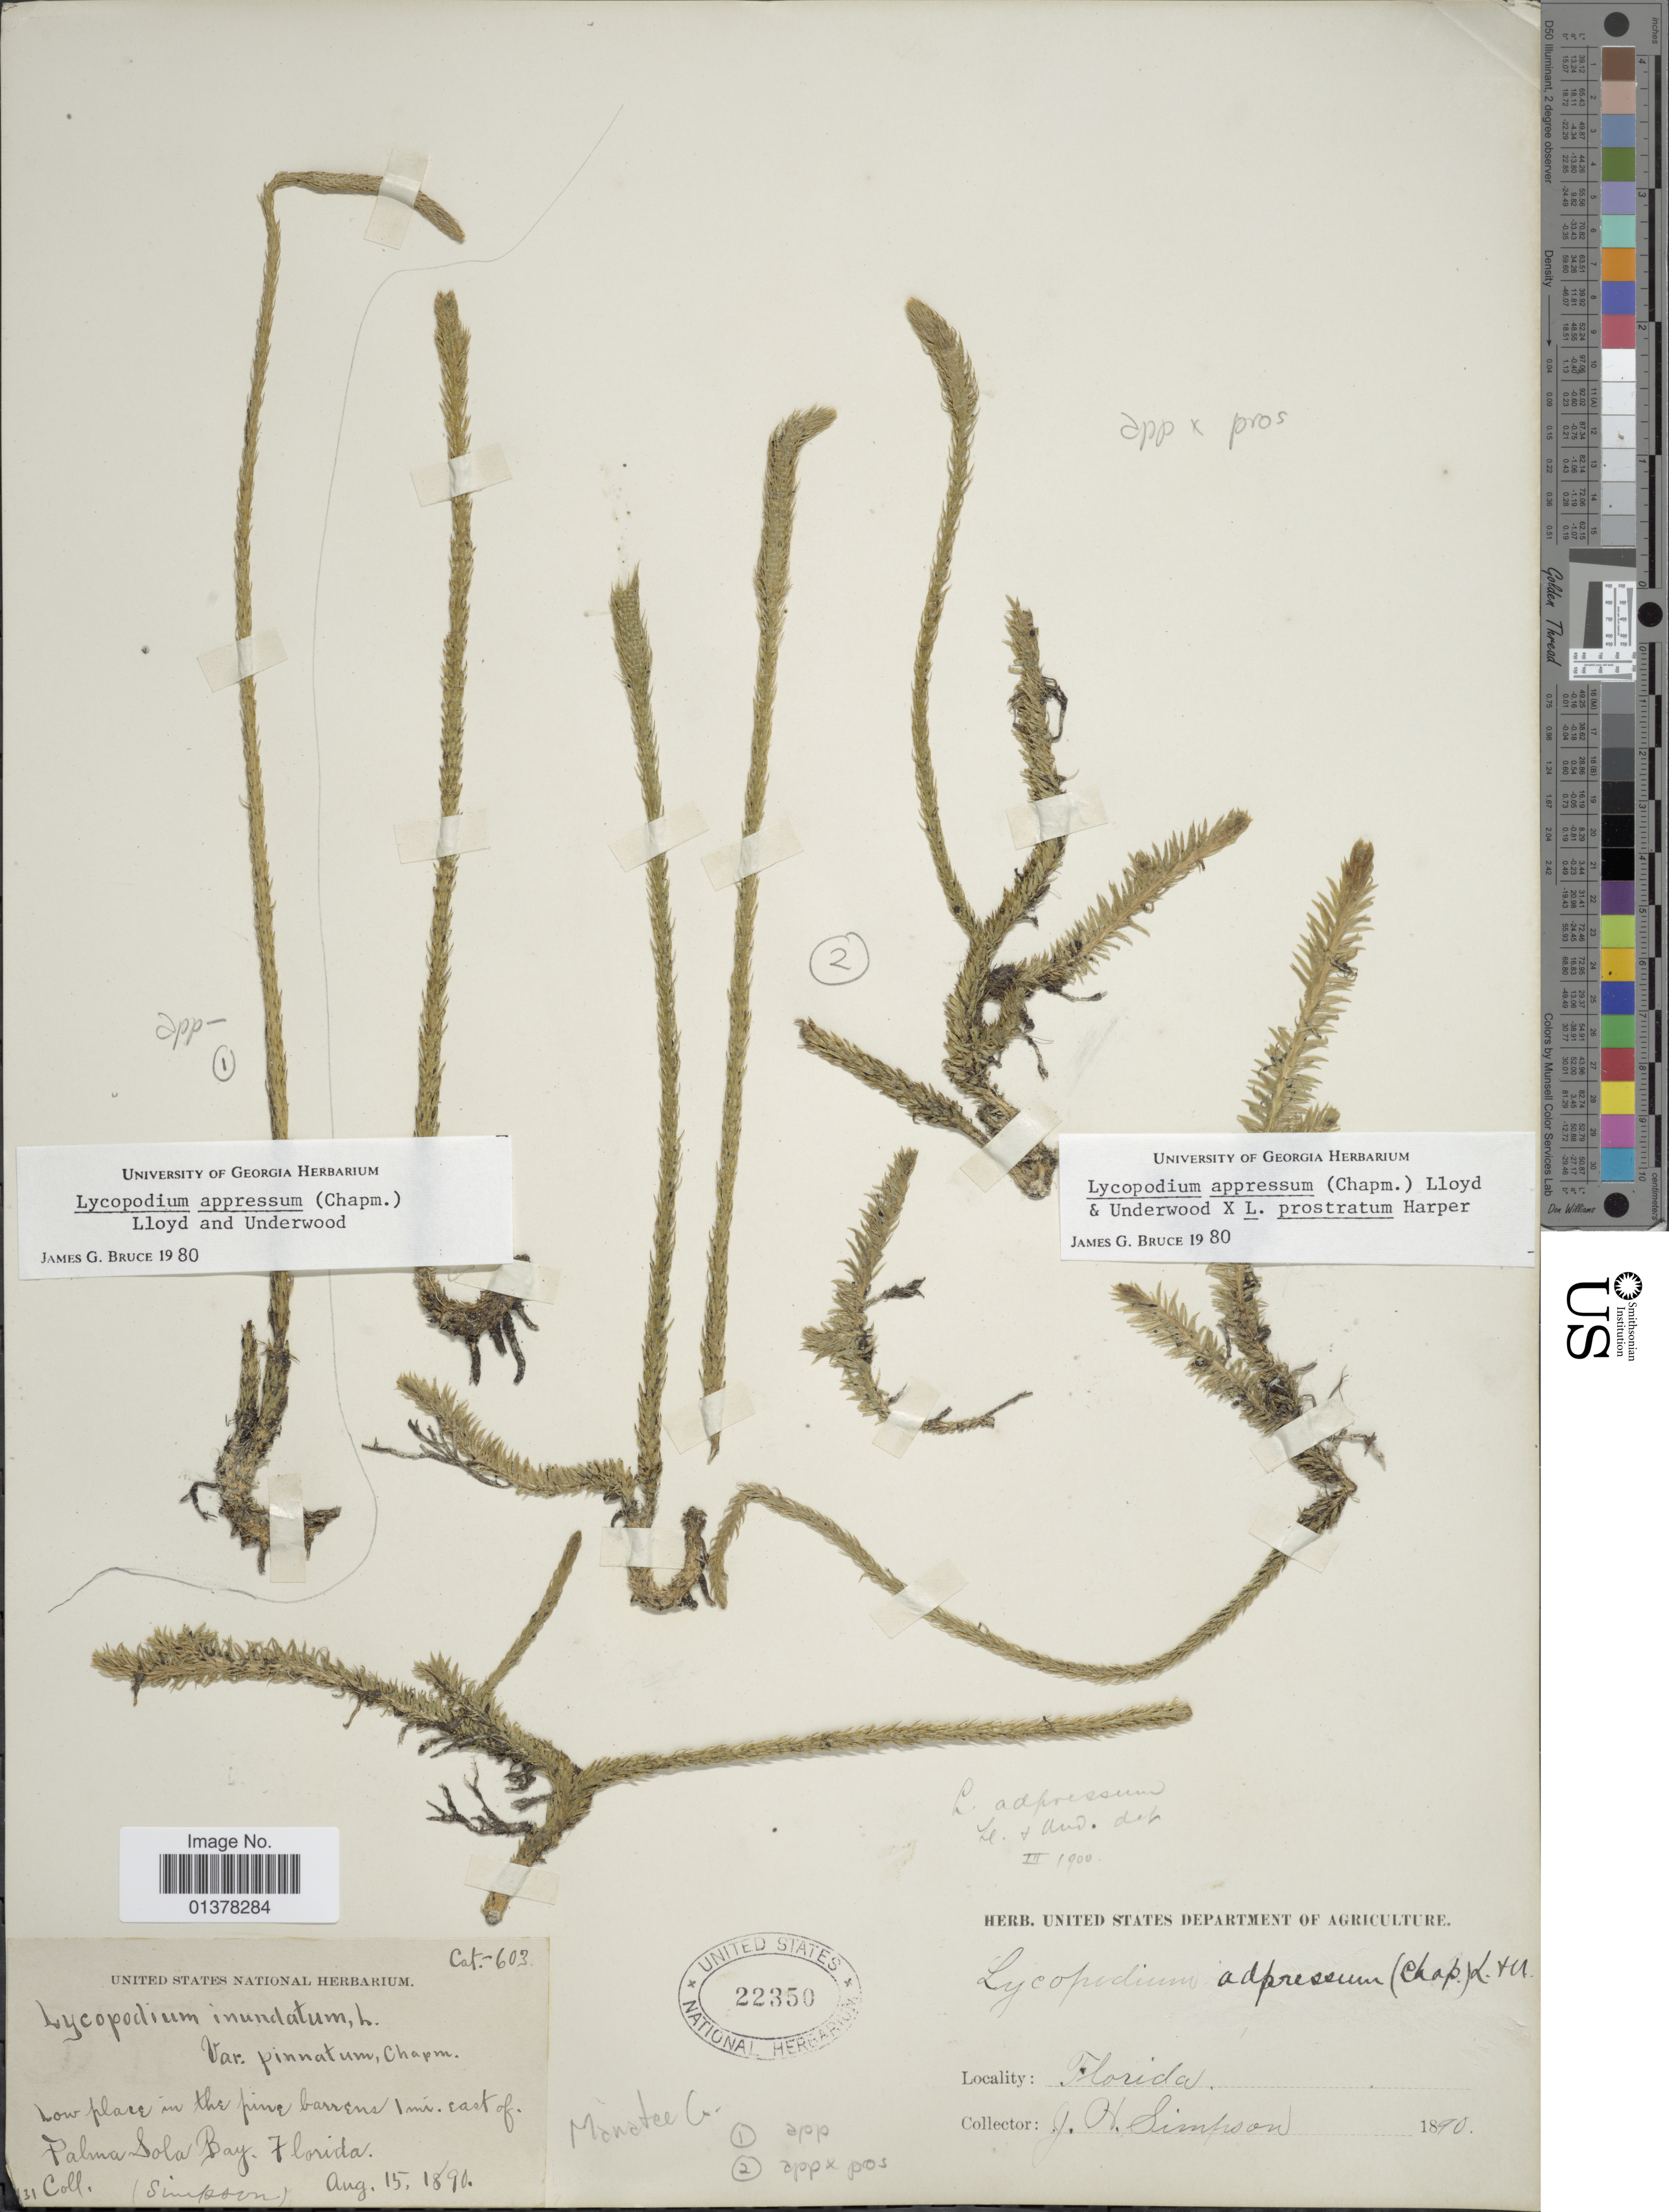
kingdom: Plantae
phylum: Tracheophyta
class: Lycopodiopsida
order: Lycopodiales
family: Lycopodiaceae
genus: Lycopodiella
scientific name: Lycopodiella appressa x L. prostrata (R.M. Harper) Cranfill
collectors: J. H. Simpson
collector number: Cat-603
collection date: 1890-08-15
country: United States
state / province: Florida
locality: Low place in the pine barrens 1 mi east of Palma Sola bay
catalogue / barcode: US 22350